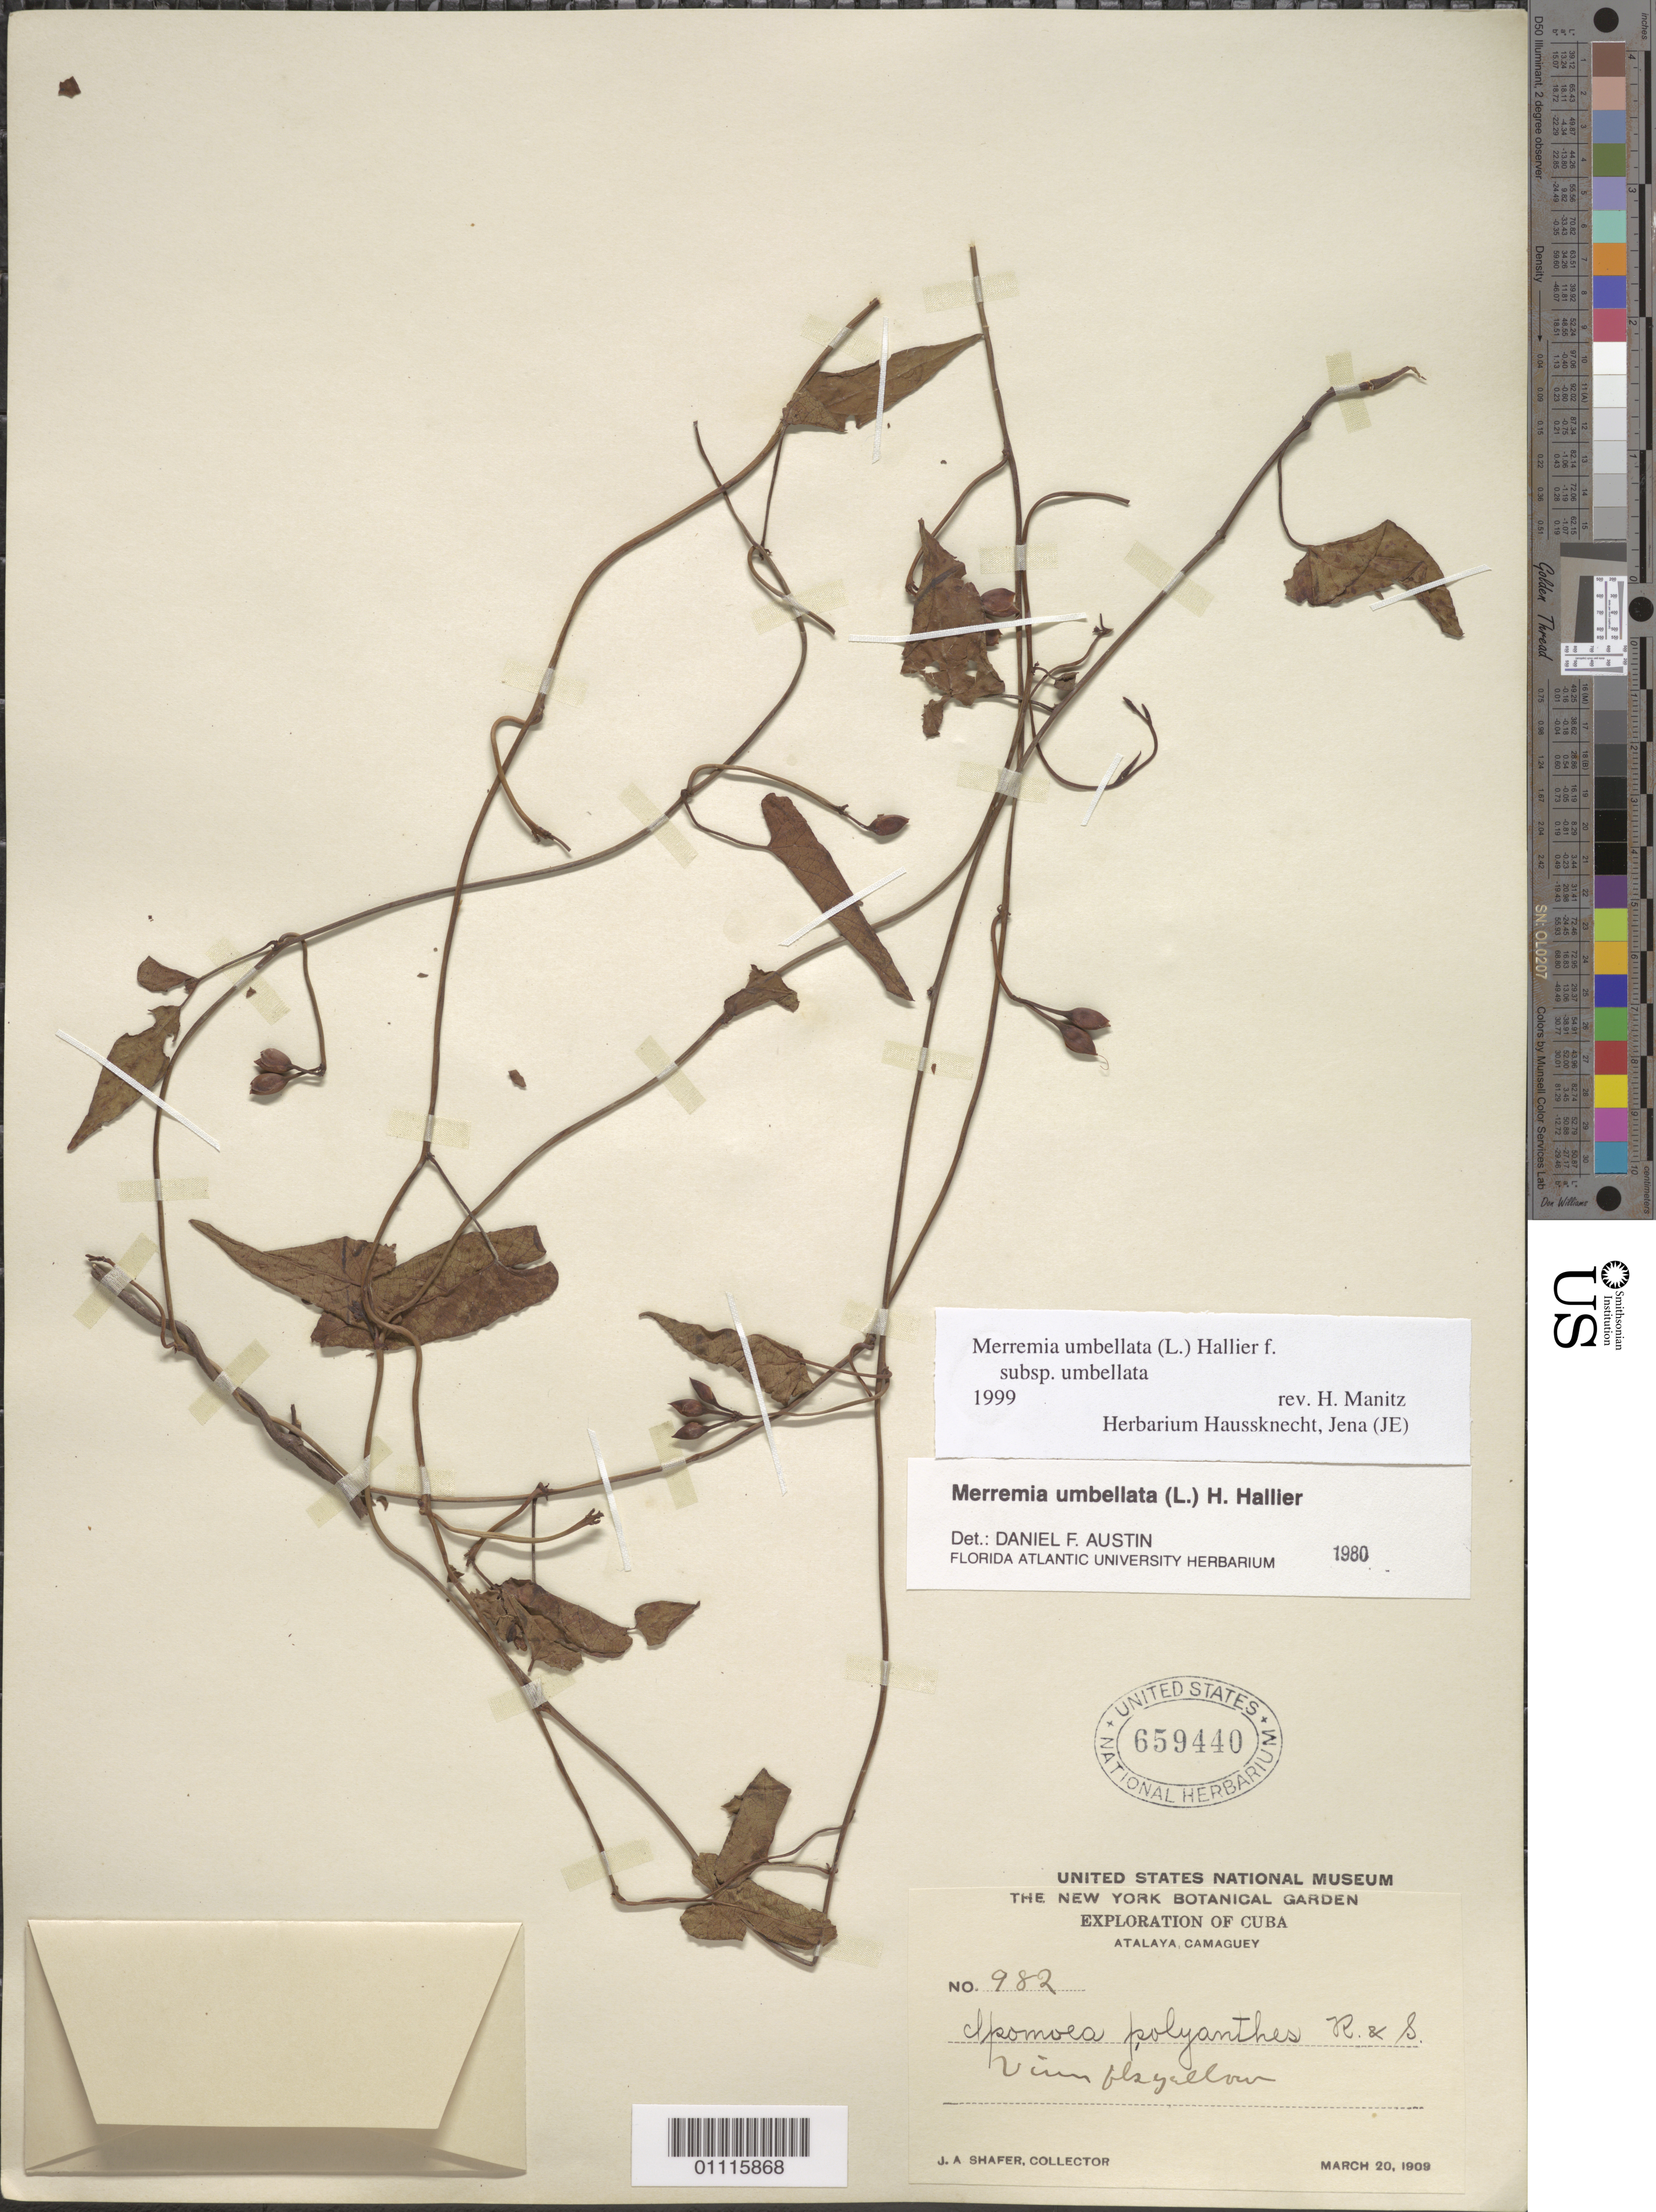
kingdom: Plantae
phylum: Tracheophyta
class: Magnoliopsida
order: Solanales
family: Convolvulaceae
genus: Camonea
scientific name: Camonea umbellata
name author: (L.) A. R. Simões & Staples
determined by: Strong, Mark T., (BOT), Smithsonian Institution - National Museum of Natural History (UNITED STATES)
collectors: J. A. Shafer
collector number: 982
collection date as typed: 20 Mar 1909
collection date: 1909-03-20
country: Cuba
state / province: Camagüey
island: Cuba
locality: Atalaya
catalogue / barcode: US 659440